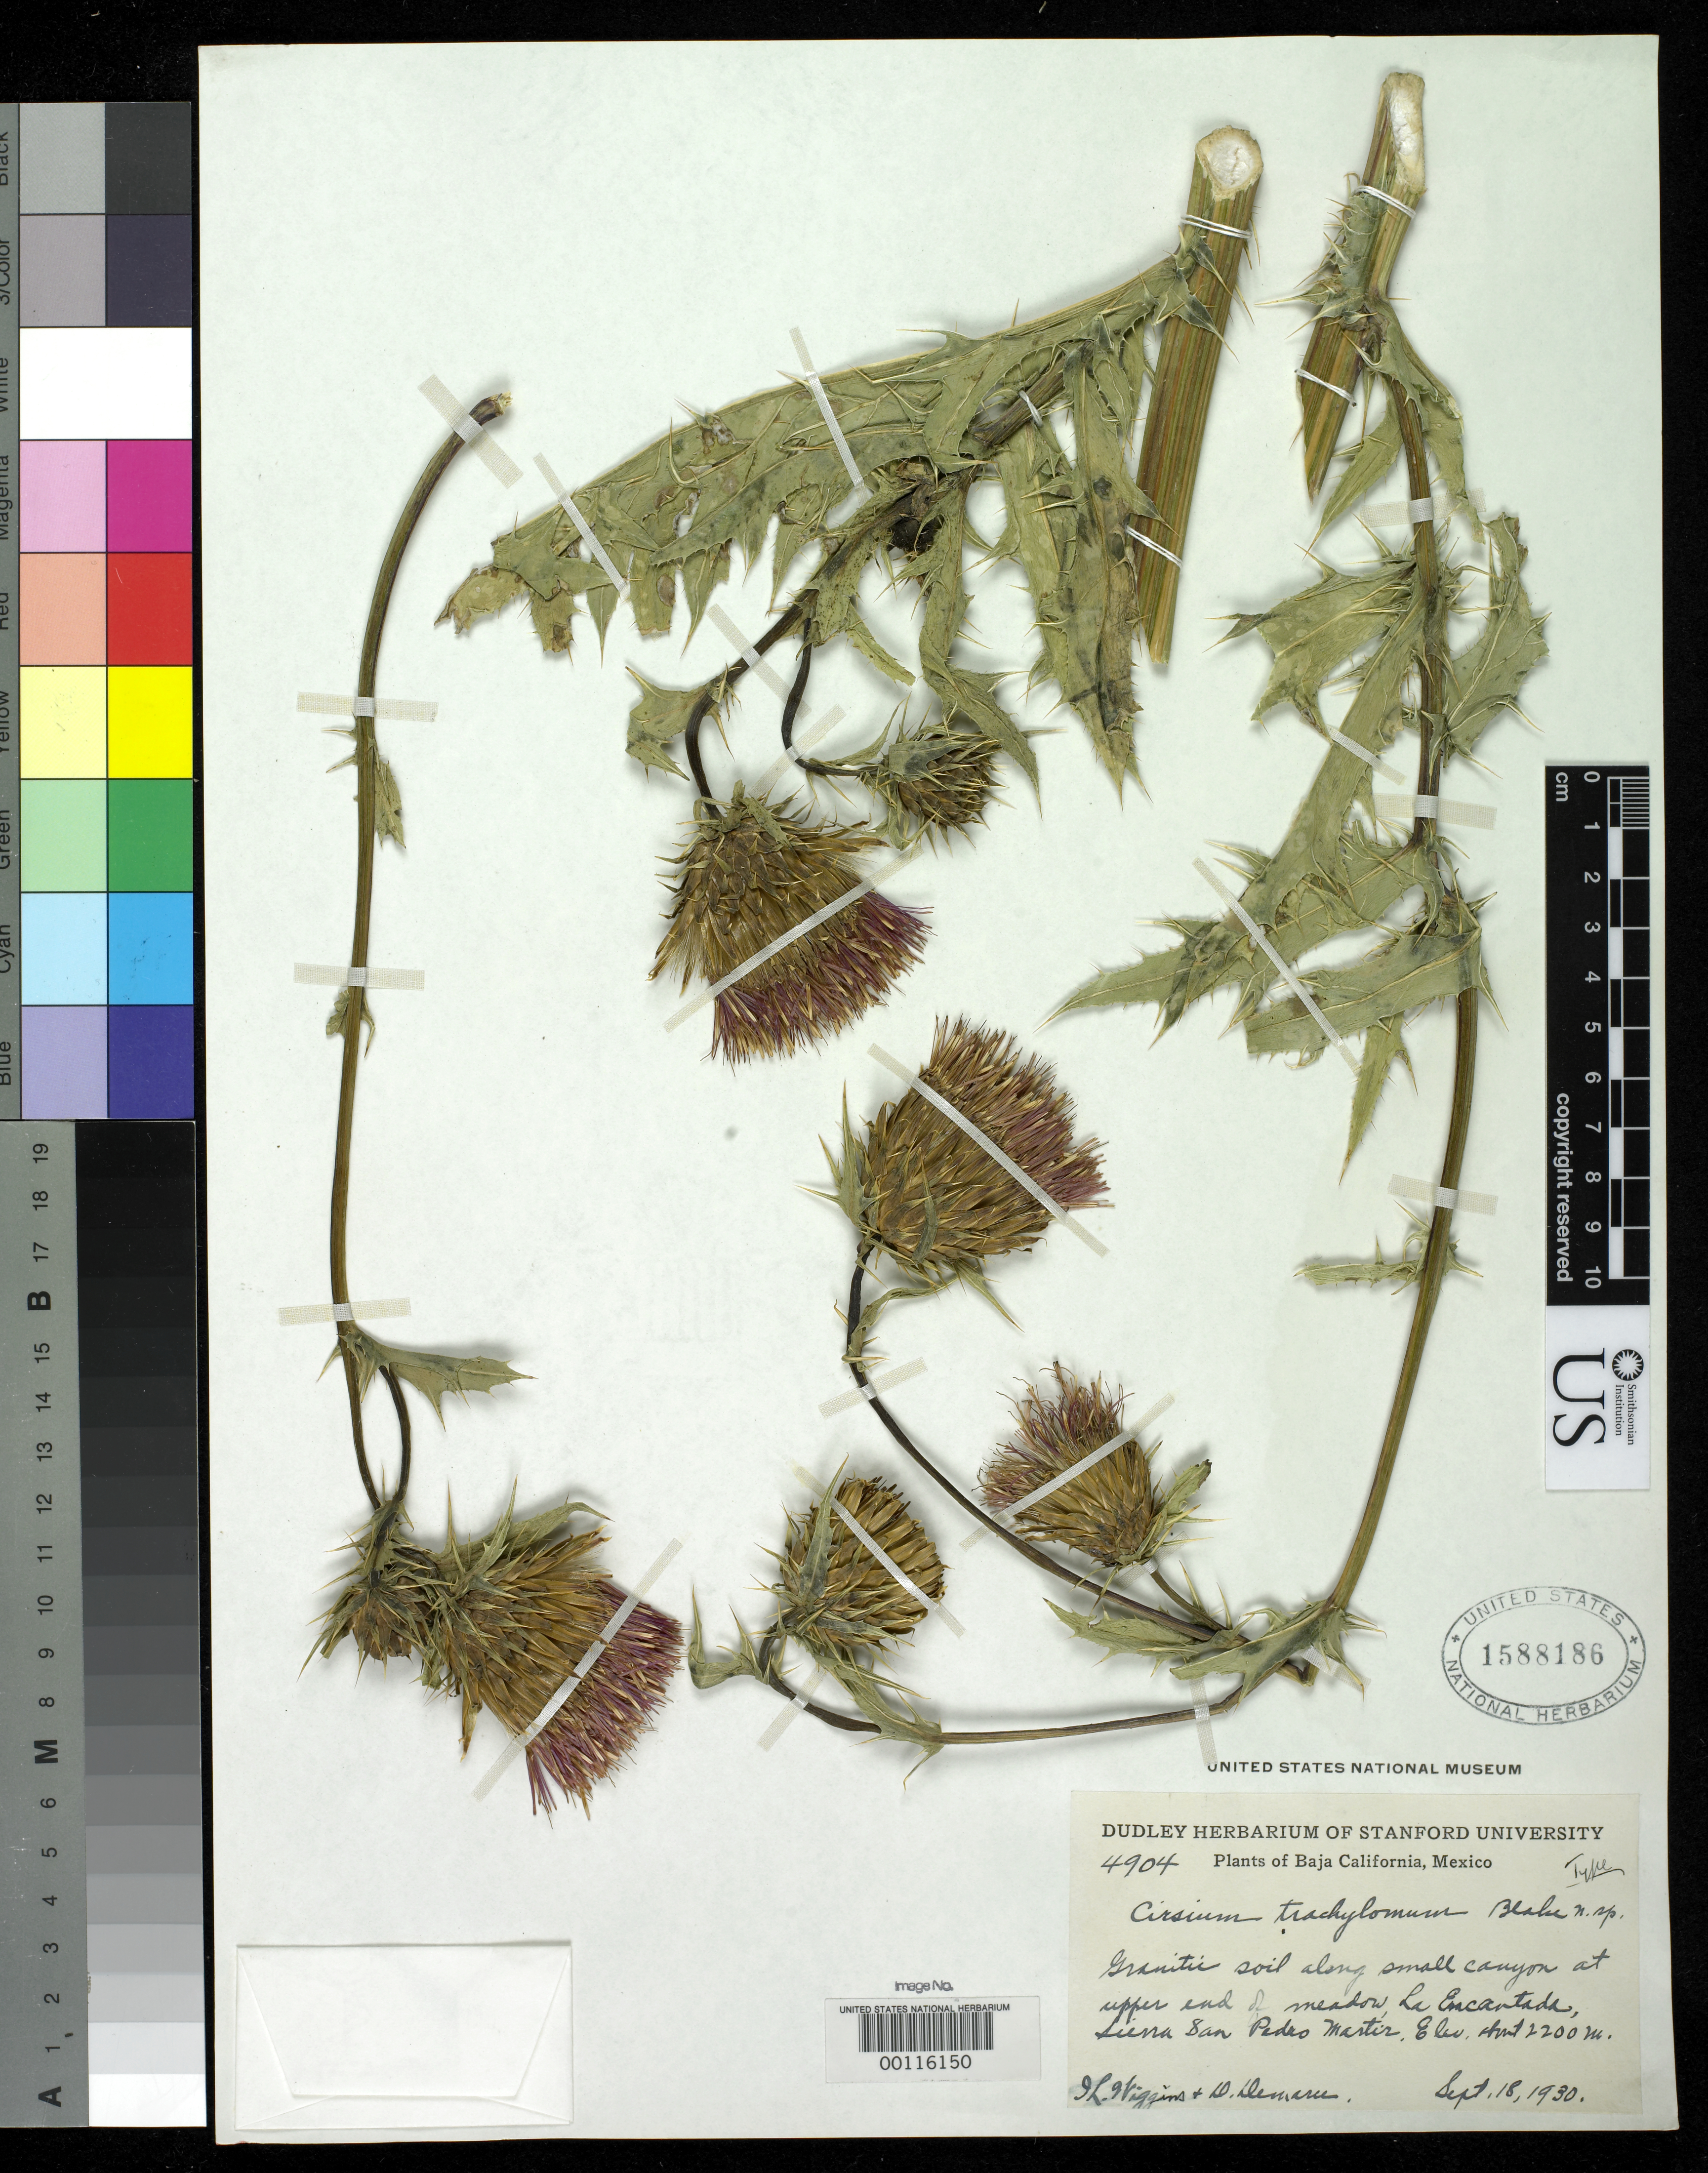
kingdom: Plantae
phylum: Tracheophyta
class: Magnoliopsida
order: Asterales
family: Asteraceae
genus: Cirsium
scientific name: Cirsium trachylomum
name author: S.F. Blake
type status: Holotype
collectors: I. L. Wiggins & D. Demaree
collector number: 4904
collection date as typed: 18 Sep 1930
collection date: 1930-09-18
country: Mexico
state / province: Baja California Norte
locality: La Encantada, Sierra San Pedro Martir.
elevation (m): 2225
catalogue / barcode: US 1588186